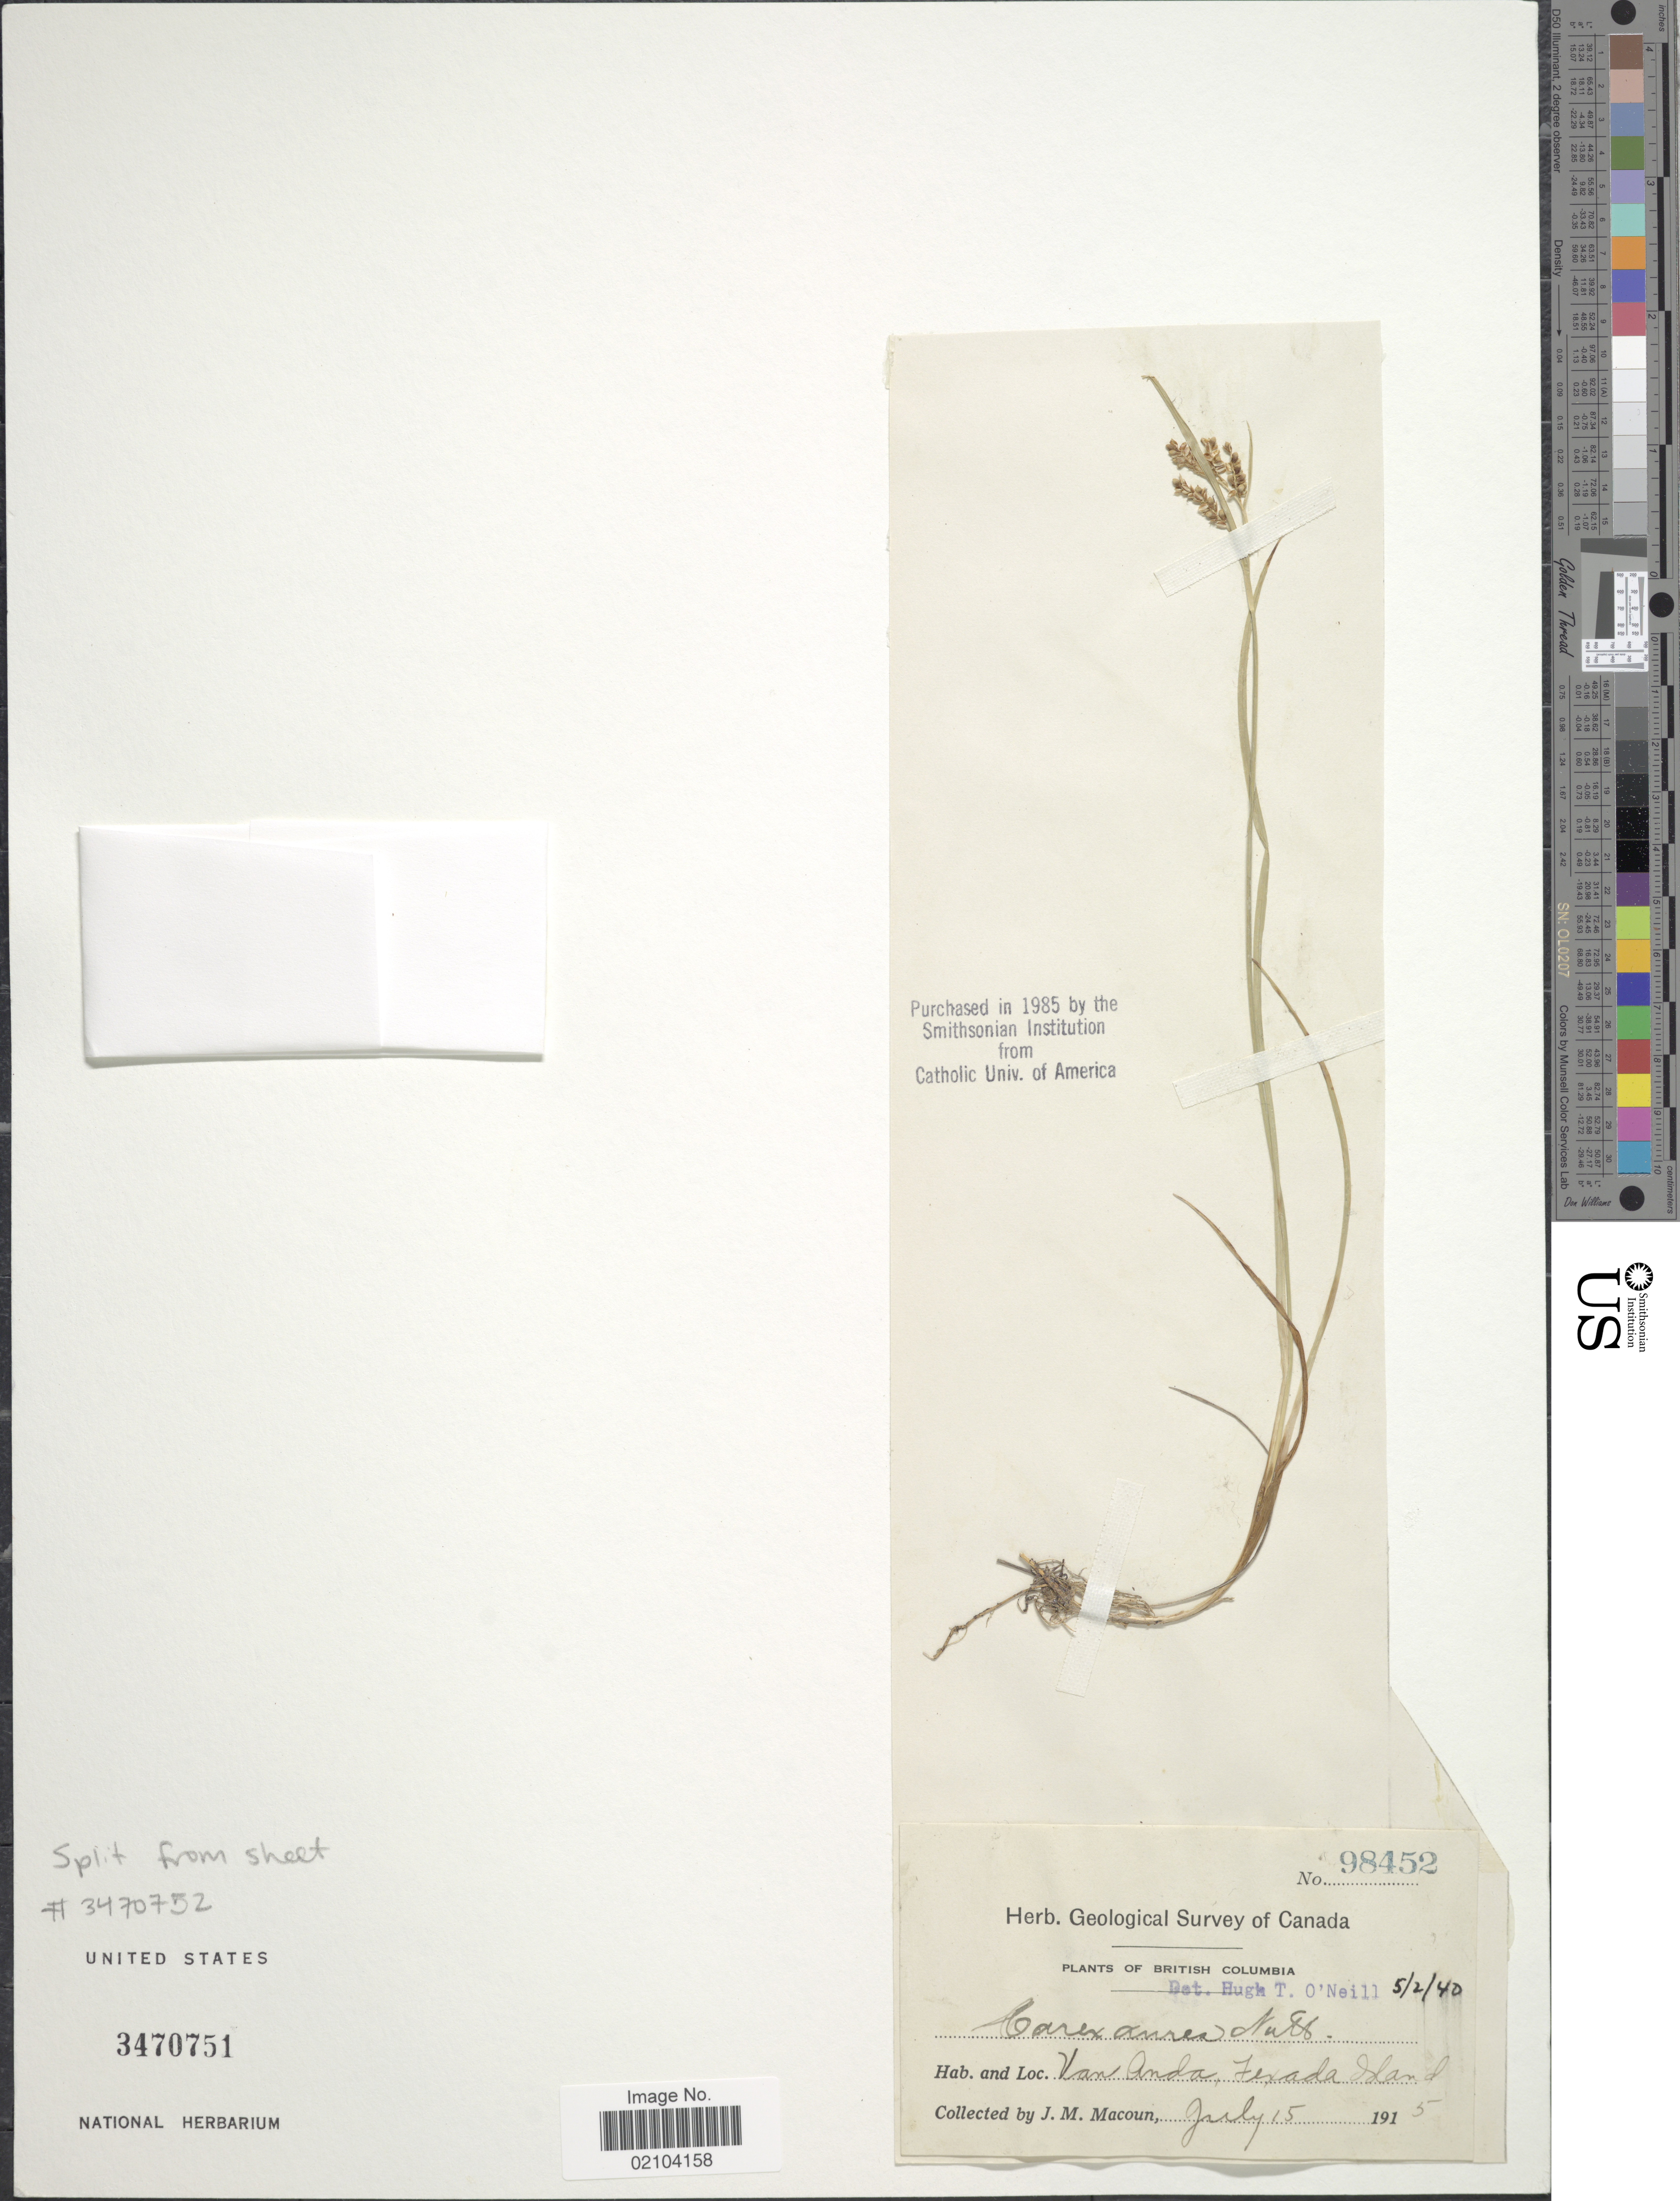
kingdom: Plantae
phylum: Tracheophyta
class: Liliopsida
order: Poales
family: Cyperaceae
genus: Carex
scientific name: Carex aurea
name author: Nutt.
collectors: J. M. Macoun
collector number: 98452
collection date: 1915-07-15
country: Canada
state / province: British Columbia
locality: British Columbia. Van Anda, Texada Island.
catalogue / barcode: US 3470751